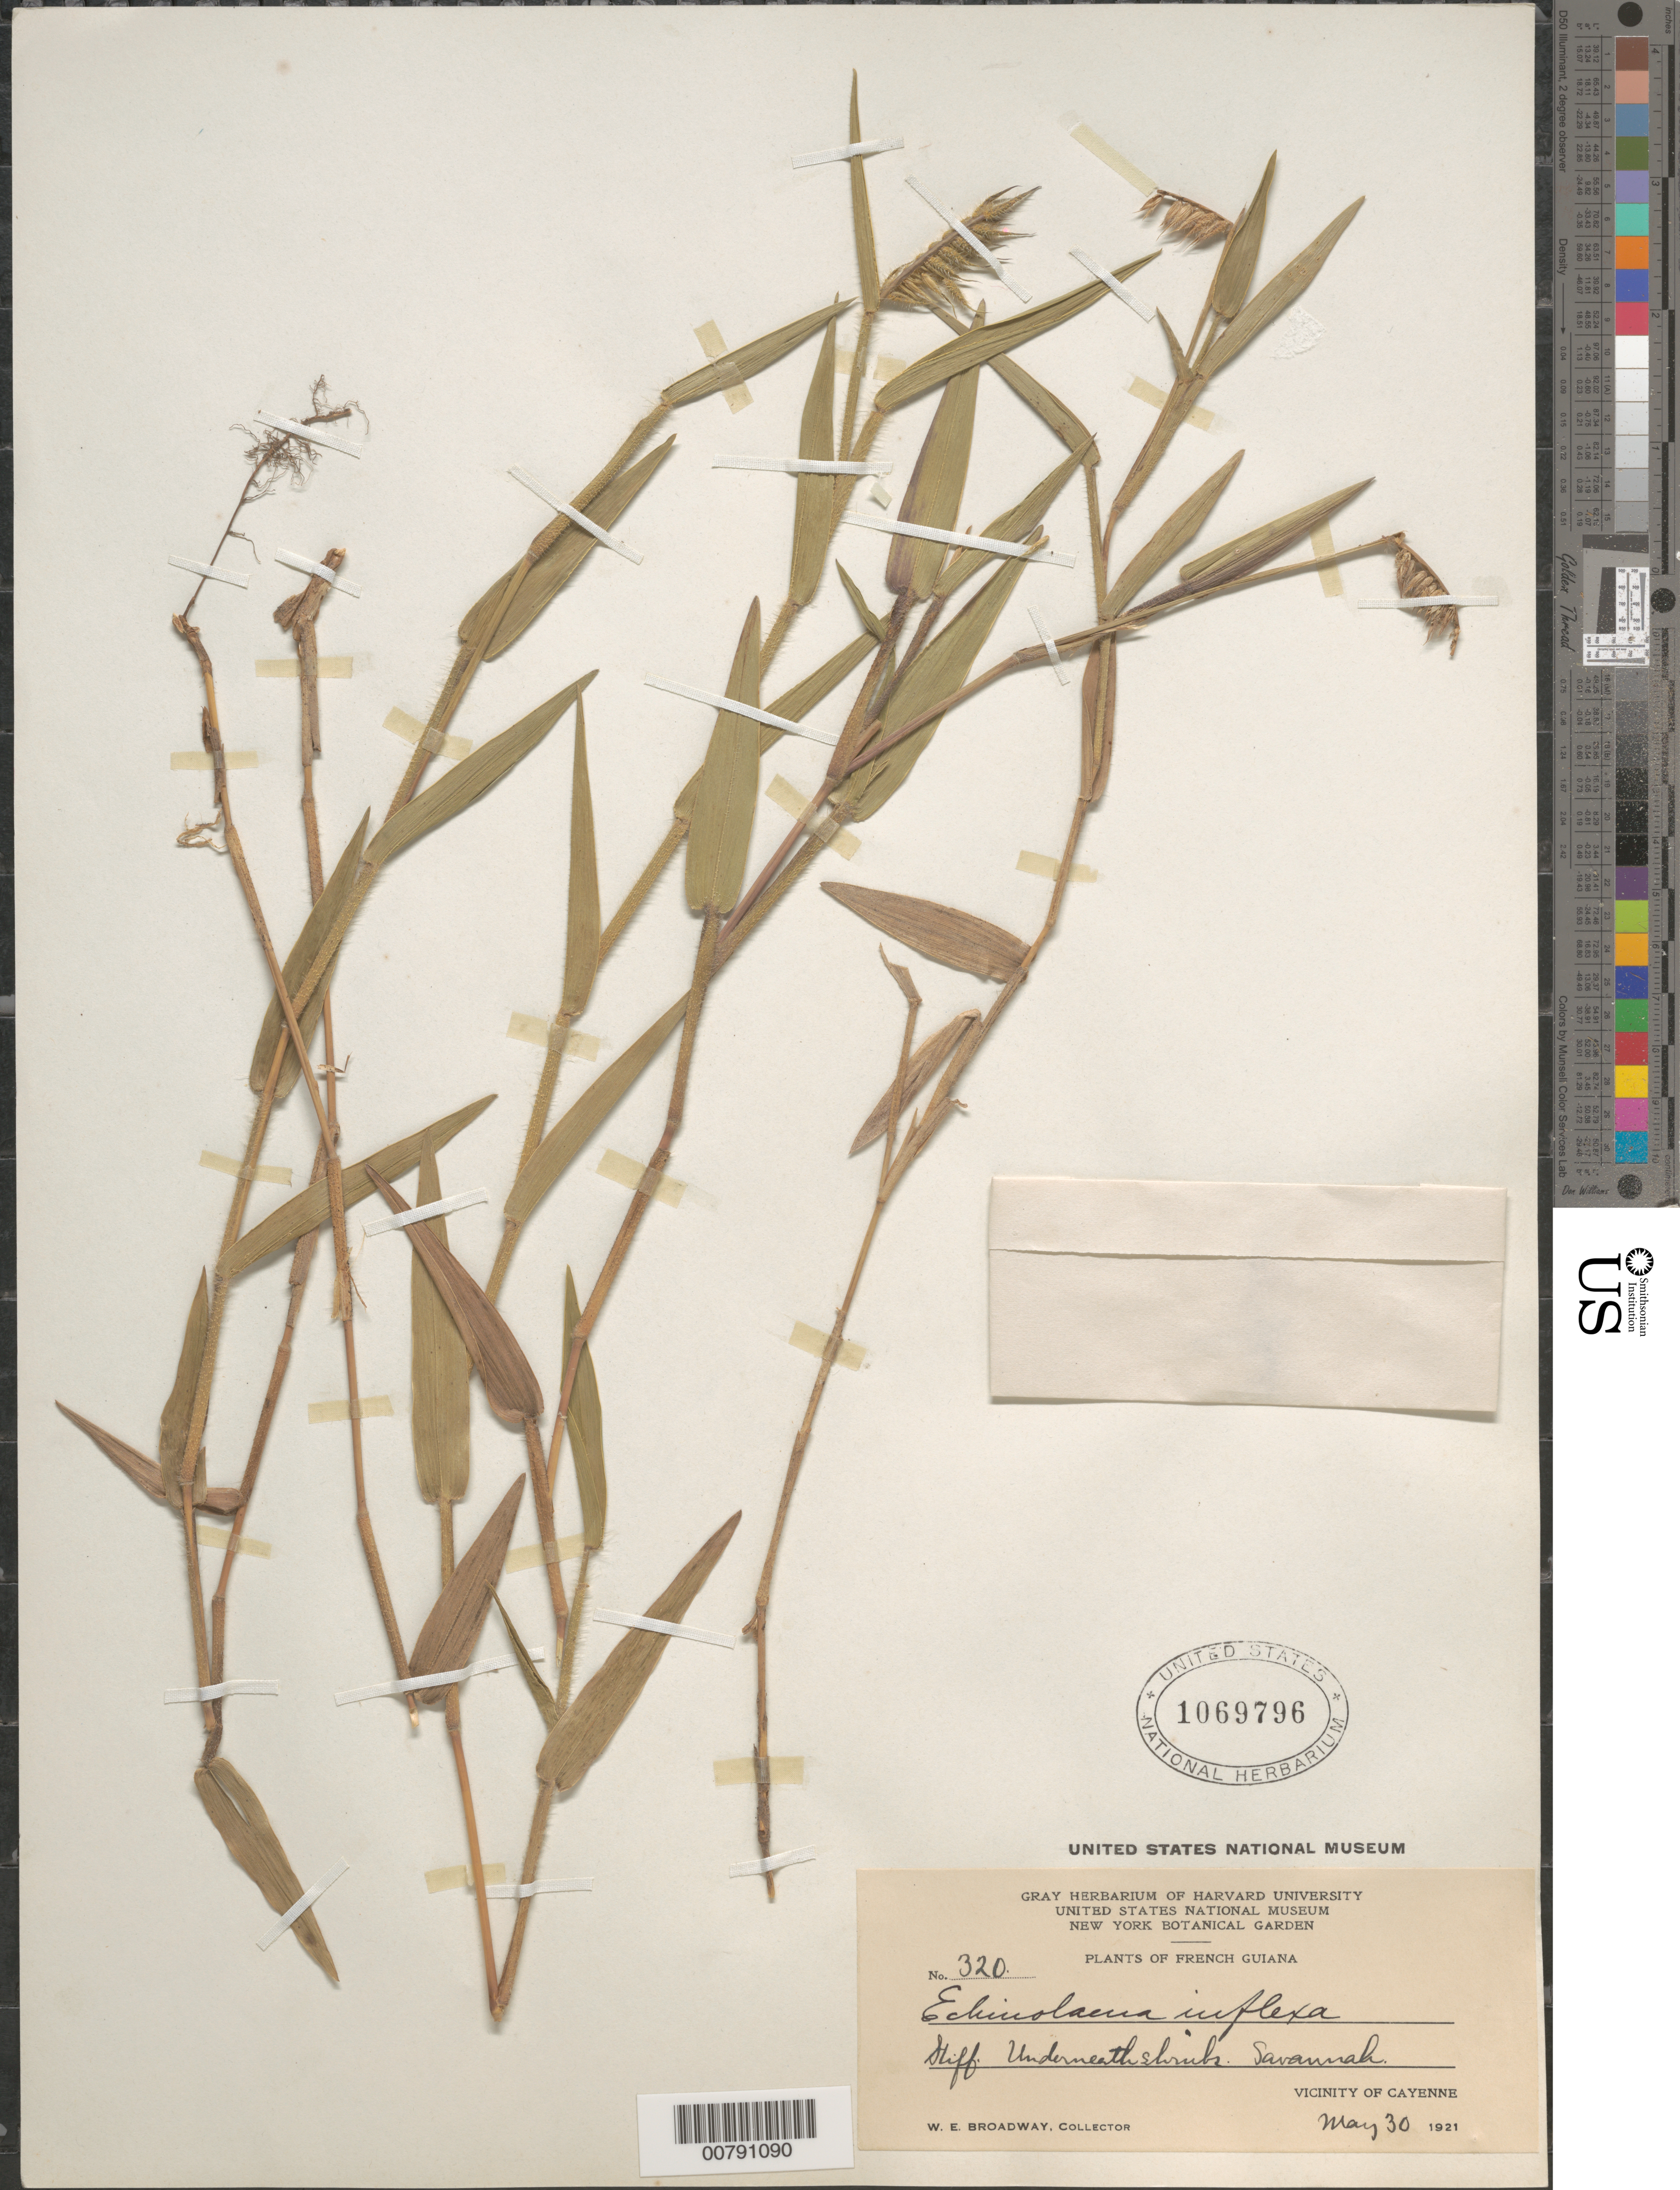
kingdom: Plantae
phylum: Tracheophyta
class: Liliopsida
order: Poales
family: Poaceae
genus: Echinolaena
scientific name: Echinolaena inflexa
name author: (Poir.) Chase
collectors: W. E. Broadway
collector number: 320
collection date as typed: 30-May-21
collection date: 1921-05-30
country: French Guiana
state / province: Cayenne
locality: Cayenne, vic.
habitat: Savanna, underneath shrubs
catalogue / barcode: US 1069796